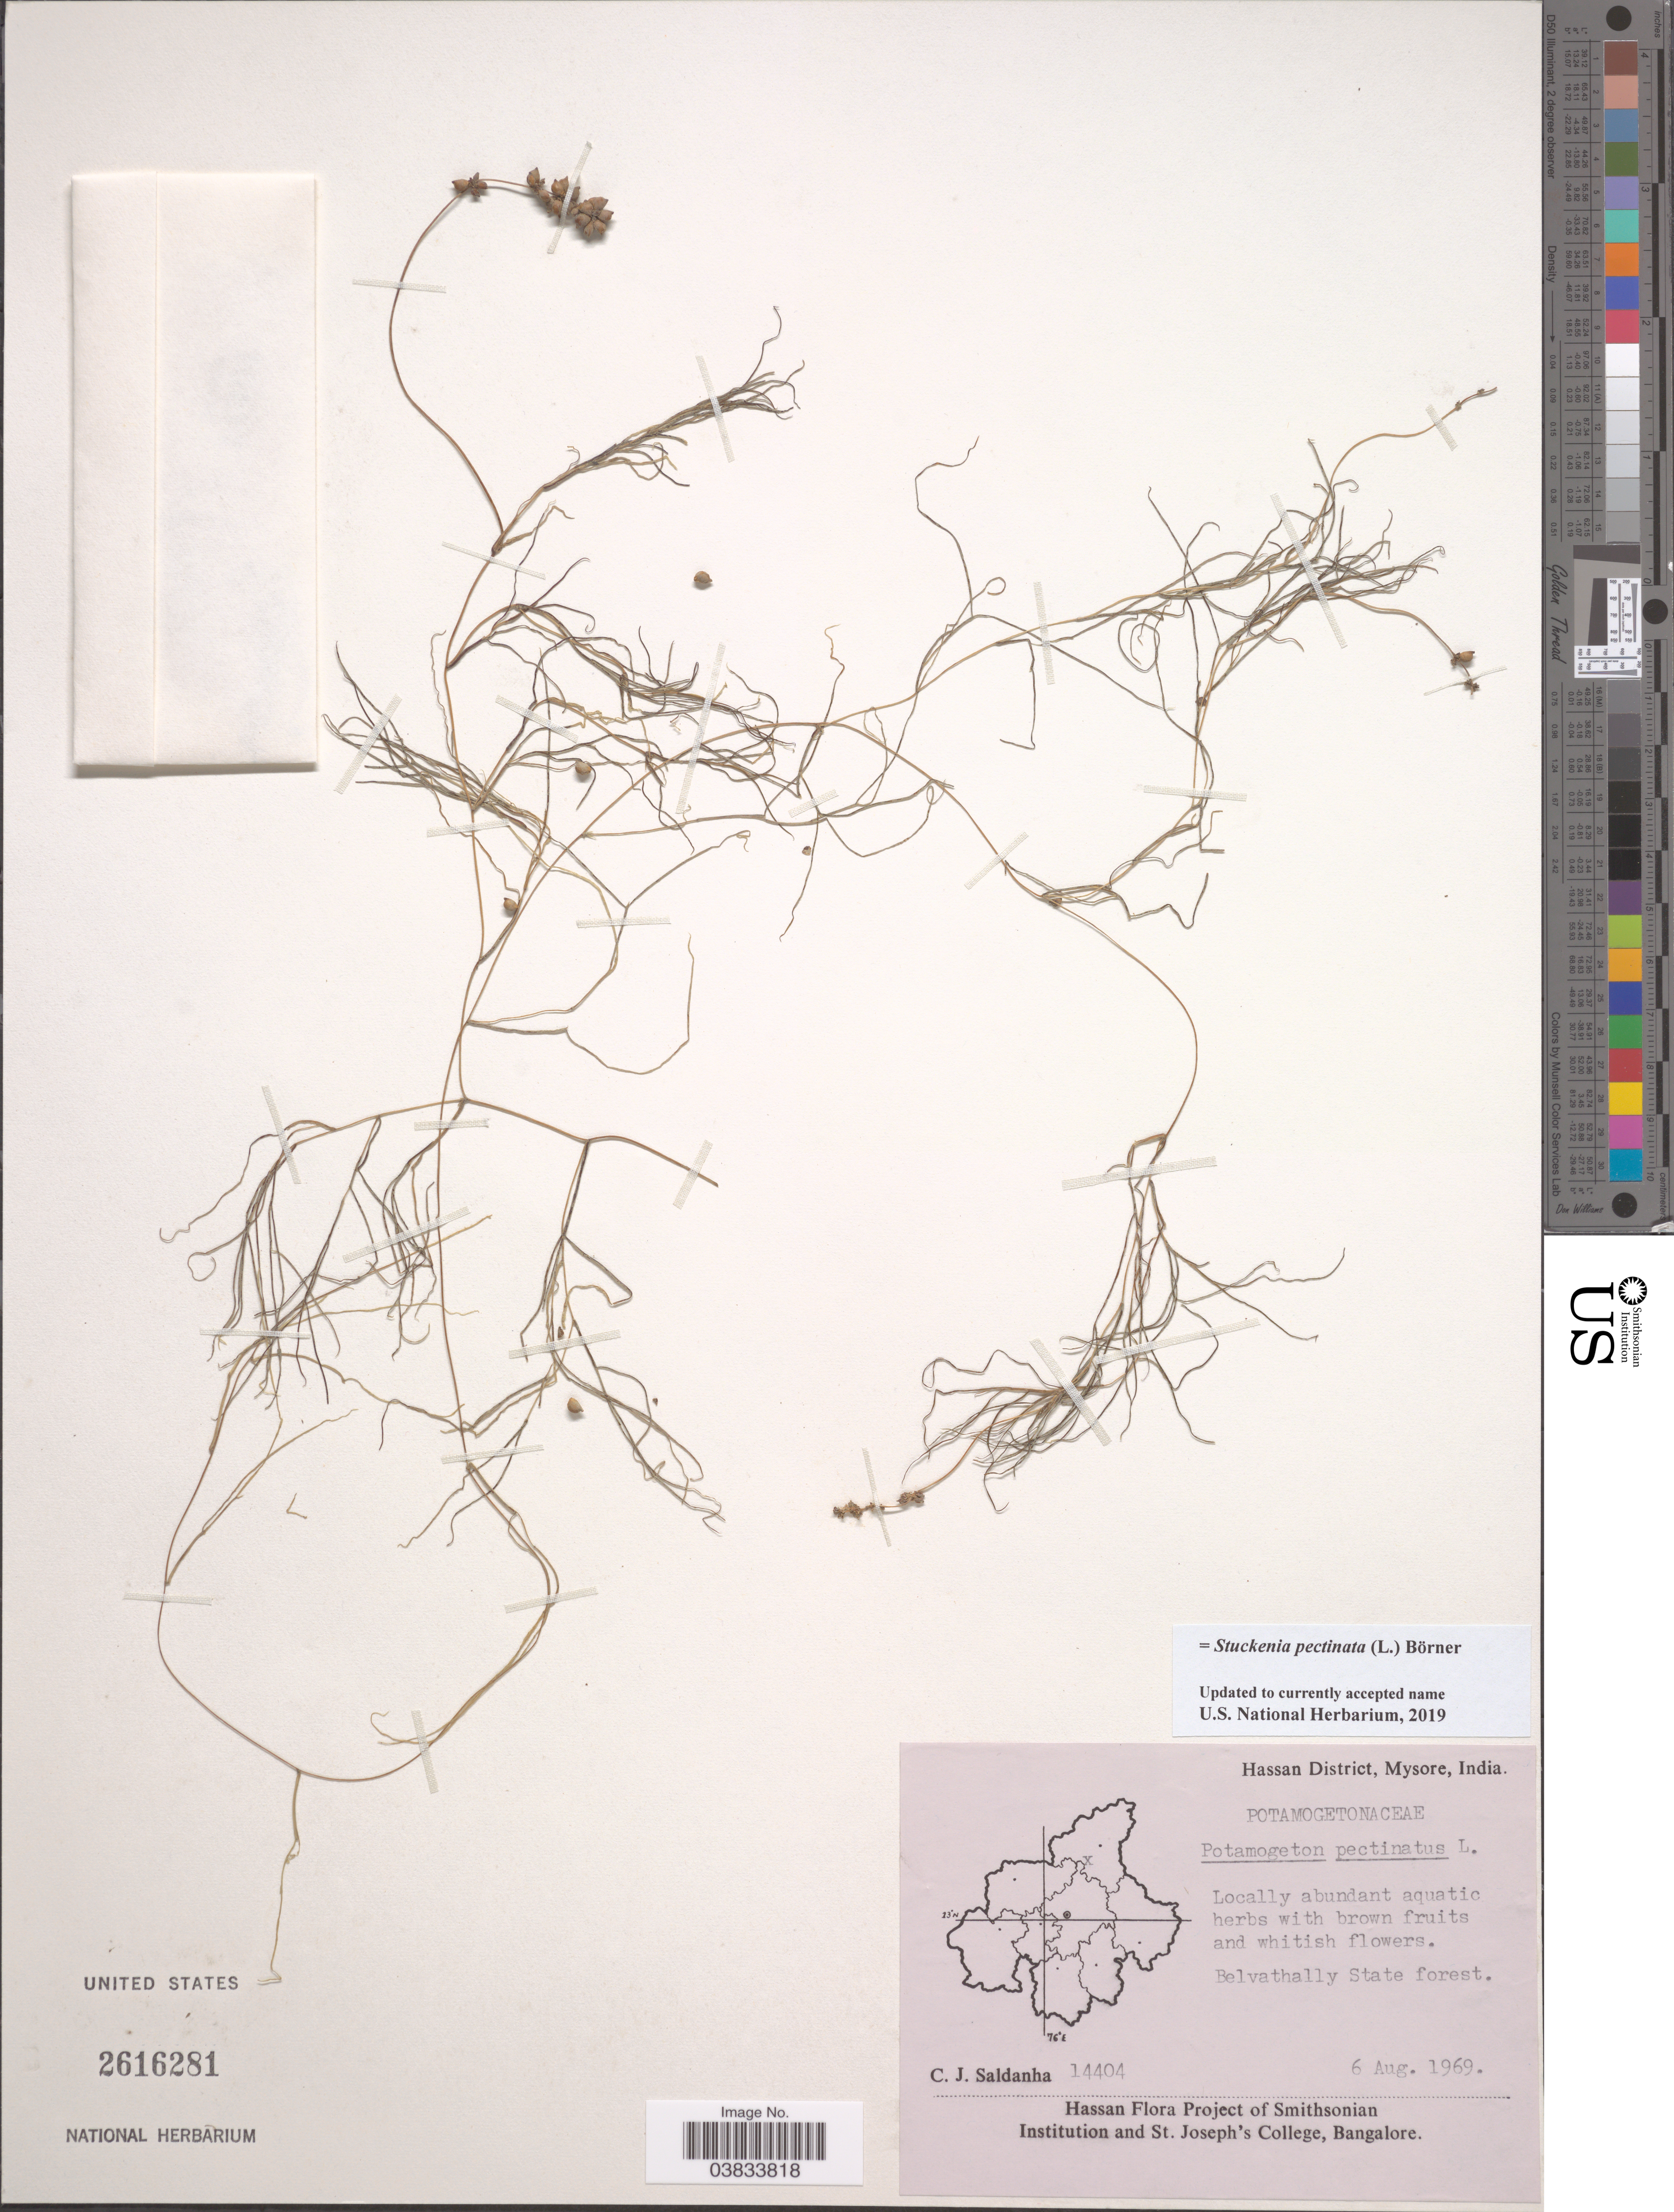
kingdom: Plantae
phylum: Tracheophyta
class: Liliopsida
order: Alismatales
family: Potamogetonaceae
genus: Stuckenia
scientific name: Stuckenia pectinata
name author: (L.) Börner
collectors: C. J. Saldanha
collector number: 14404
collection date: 1969-08-06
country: India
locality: Hassan District, Mysore. Belvathally State forest.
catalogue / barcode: US 2616281